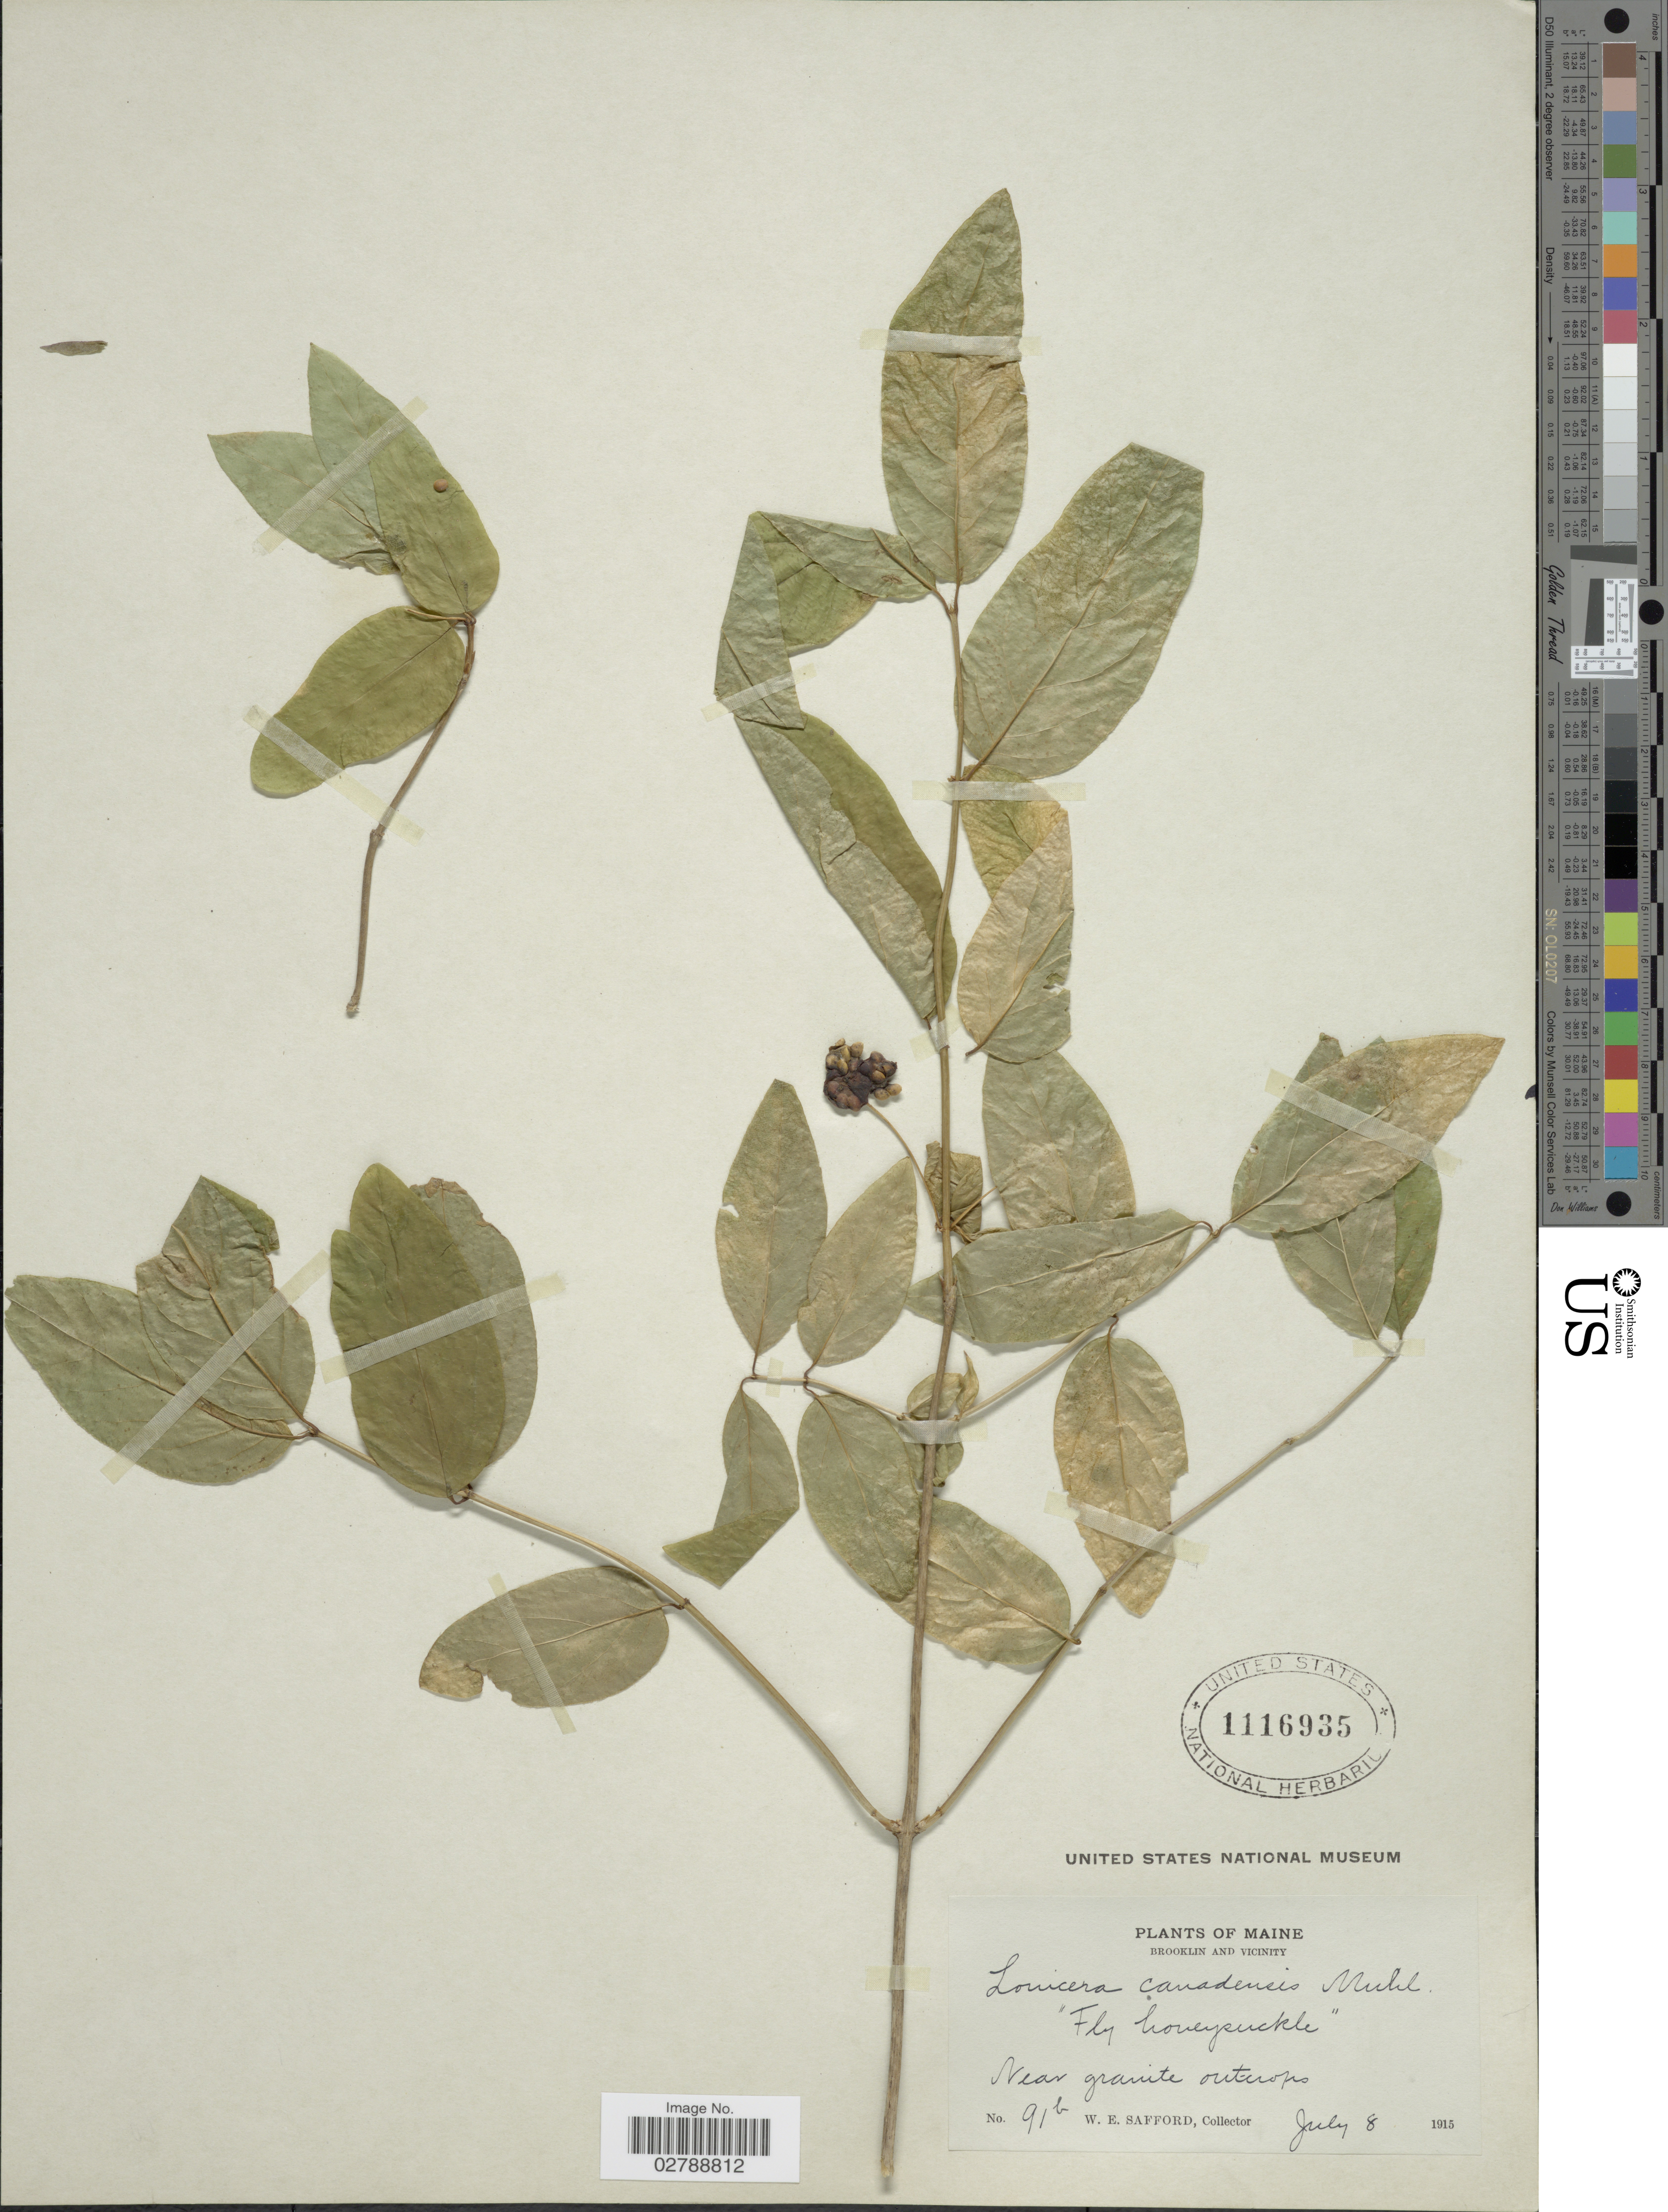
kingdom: Plantae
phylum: Tracheophyta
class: Magnoliopsida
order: Dipsacales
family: Caprifoliaceae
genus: Lonicera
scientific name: Lonicera canadensis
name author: Bartram & W. Bartram ex Marshall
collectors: W. E. Safford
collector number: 91b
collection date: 1915-07-08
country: United States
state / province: Maine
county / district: Hancock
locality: Brooklin and vicinity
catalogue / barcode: US 1116935